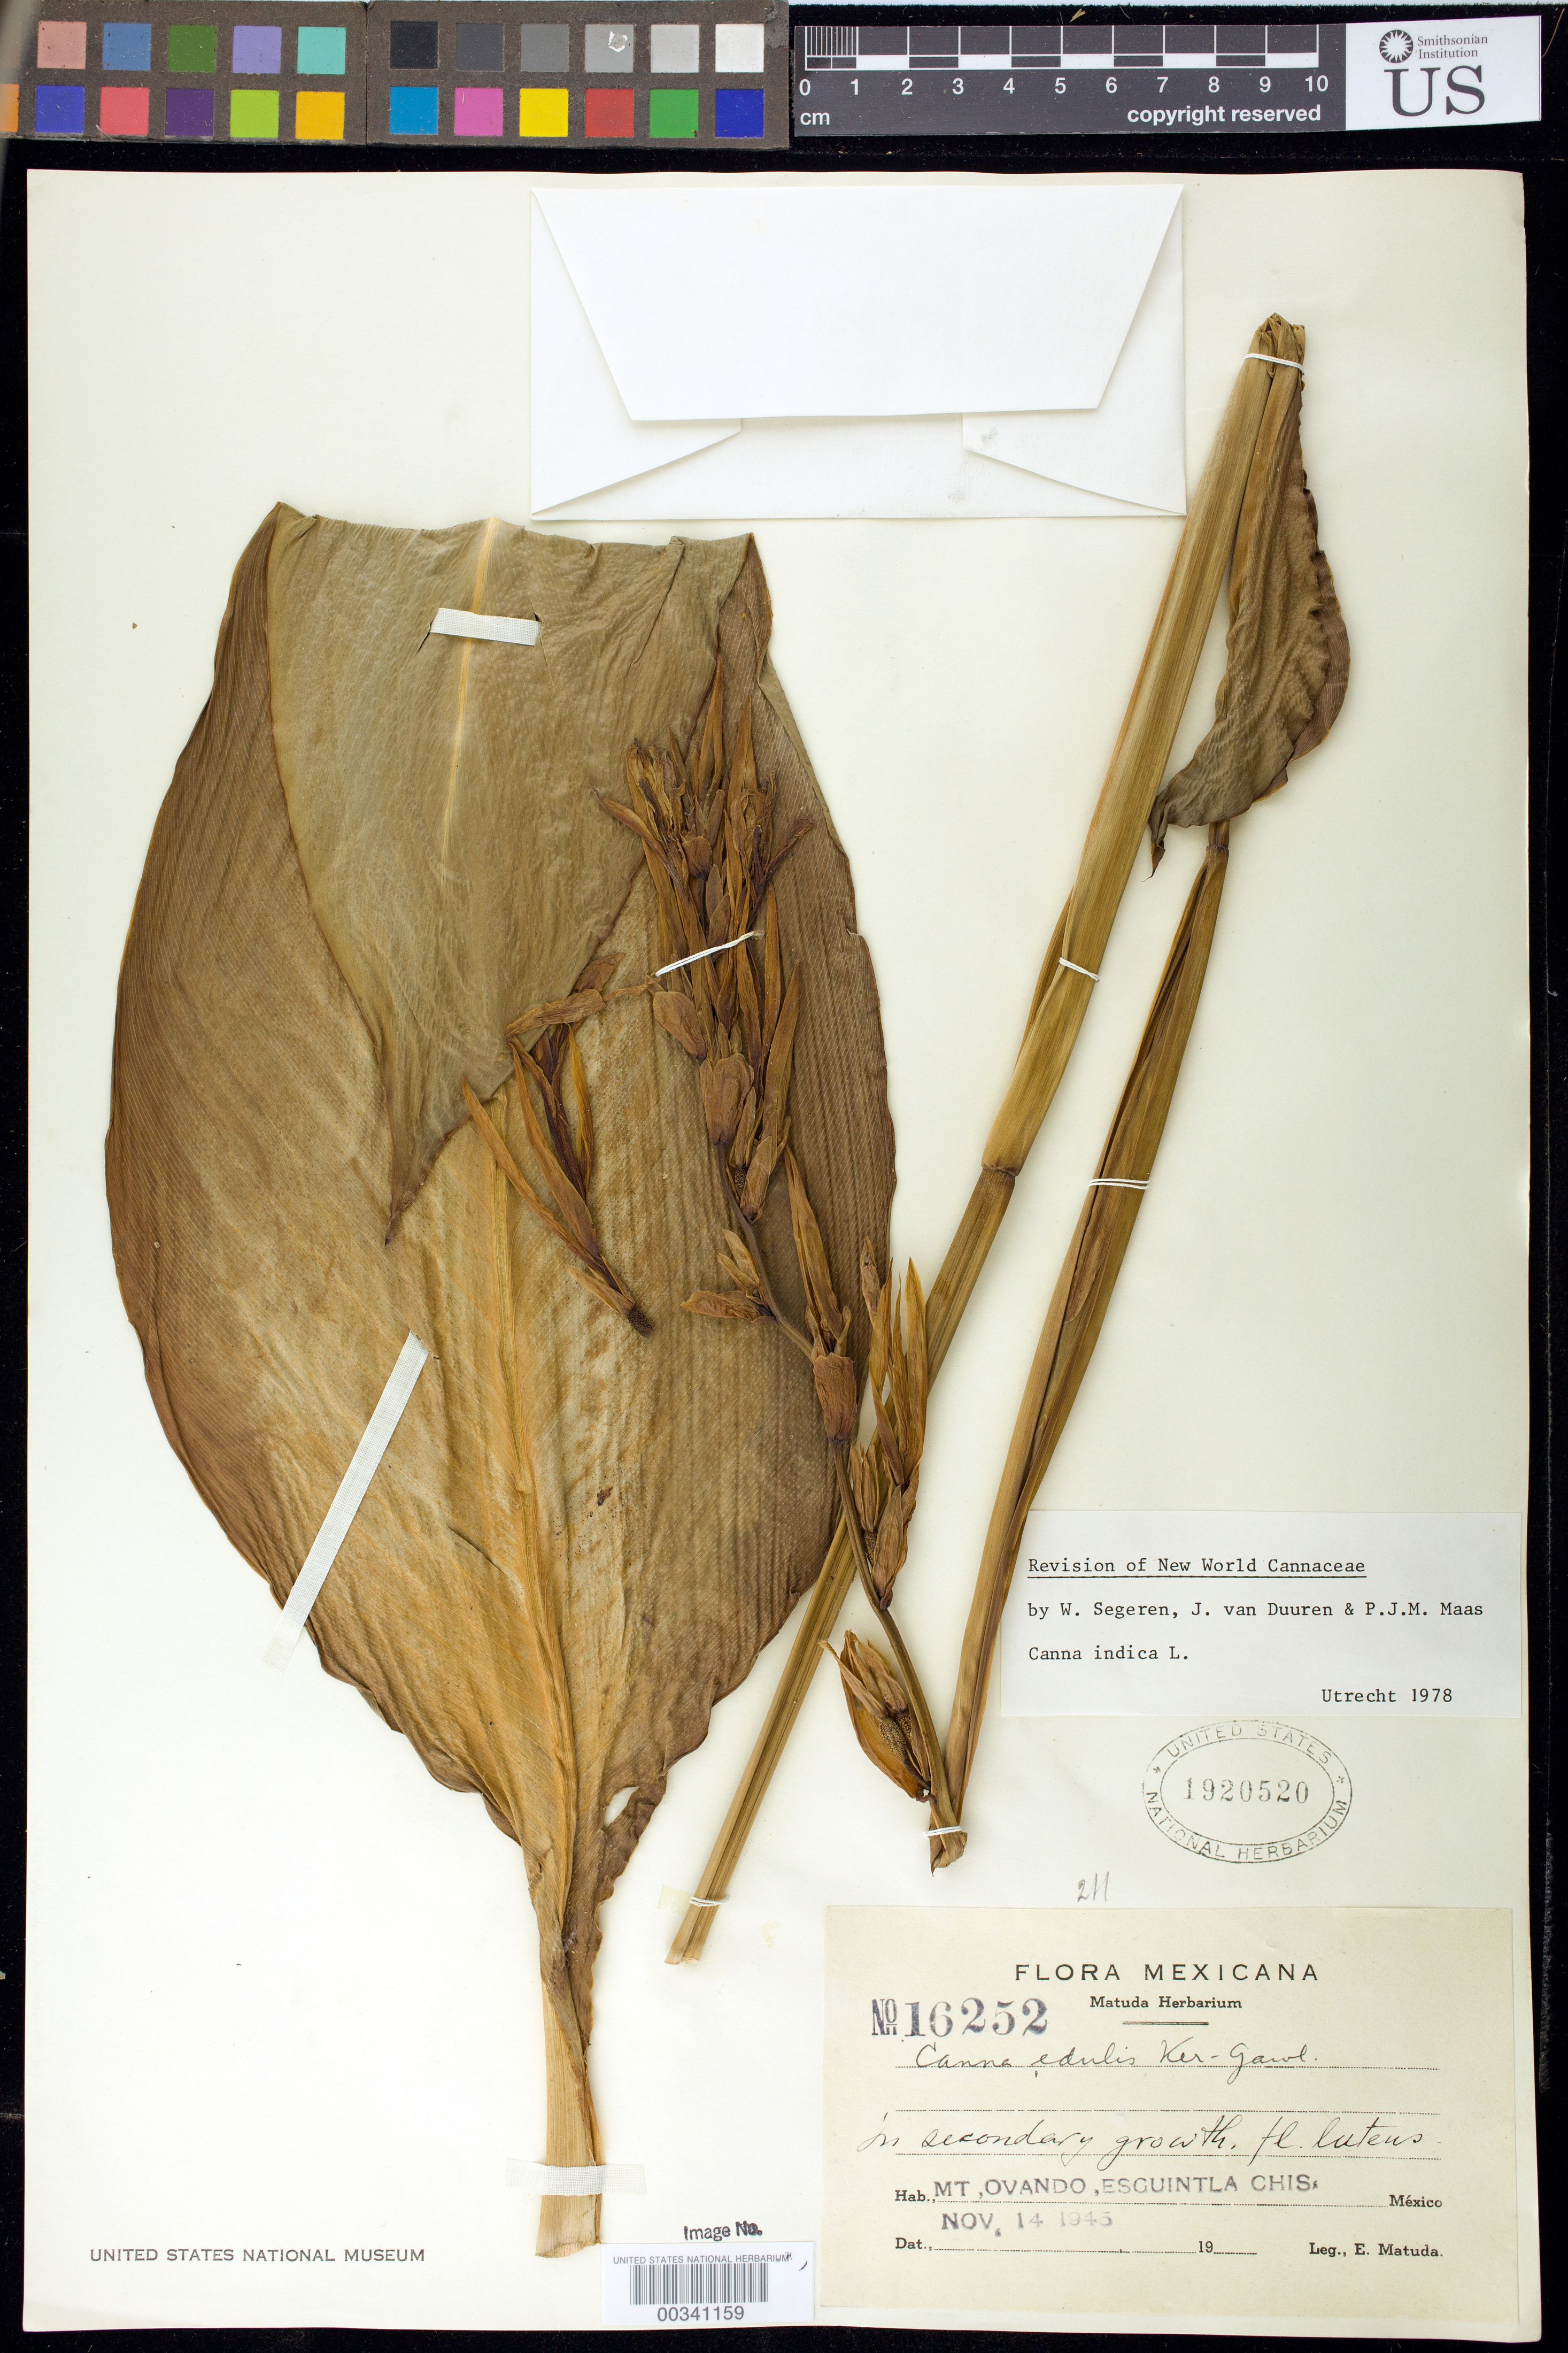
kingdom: Plantae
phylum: Tracheophyta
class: Liliopsida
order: Zingiberales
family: Cannaceae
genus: Canna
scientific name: Canna indica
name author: L.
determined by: Segeren, W.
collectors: E. Matuda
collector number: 16252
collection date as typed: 14 Nov 1945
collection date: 1945-11-14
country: Mexico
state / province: Chiapas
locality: Mt, ovando, esguintla chis.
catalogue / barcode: US 1920520